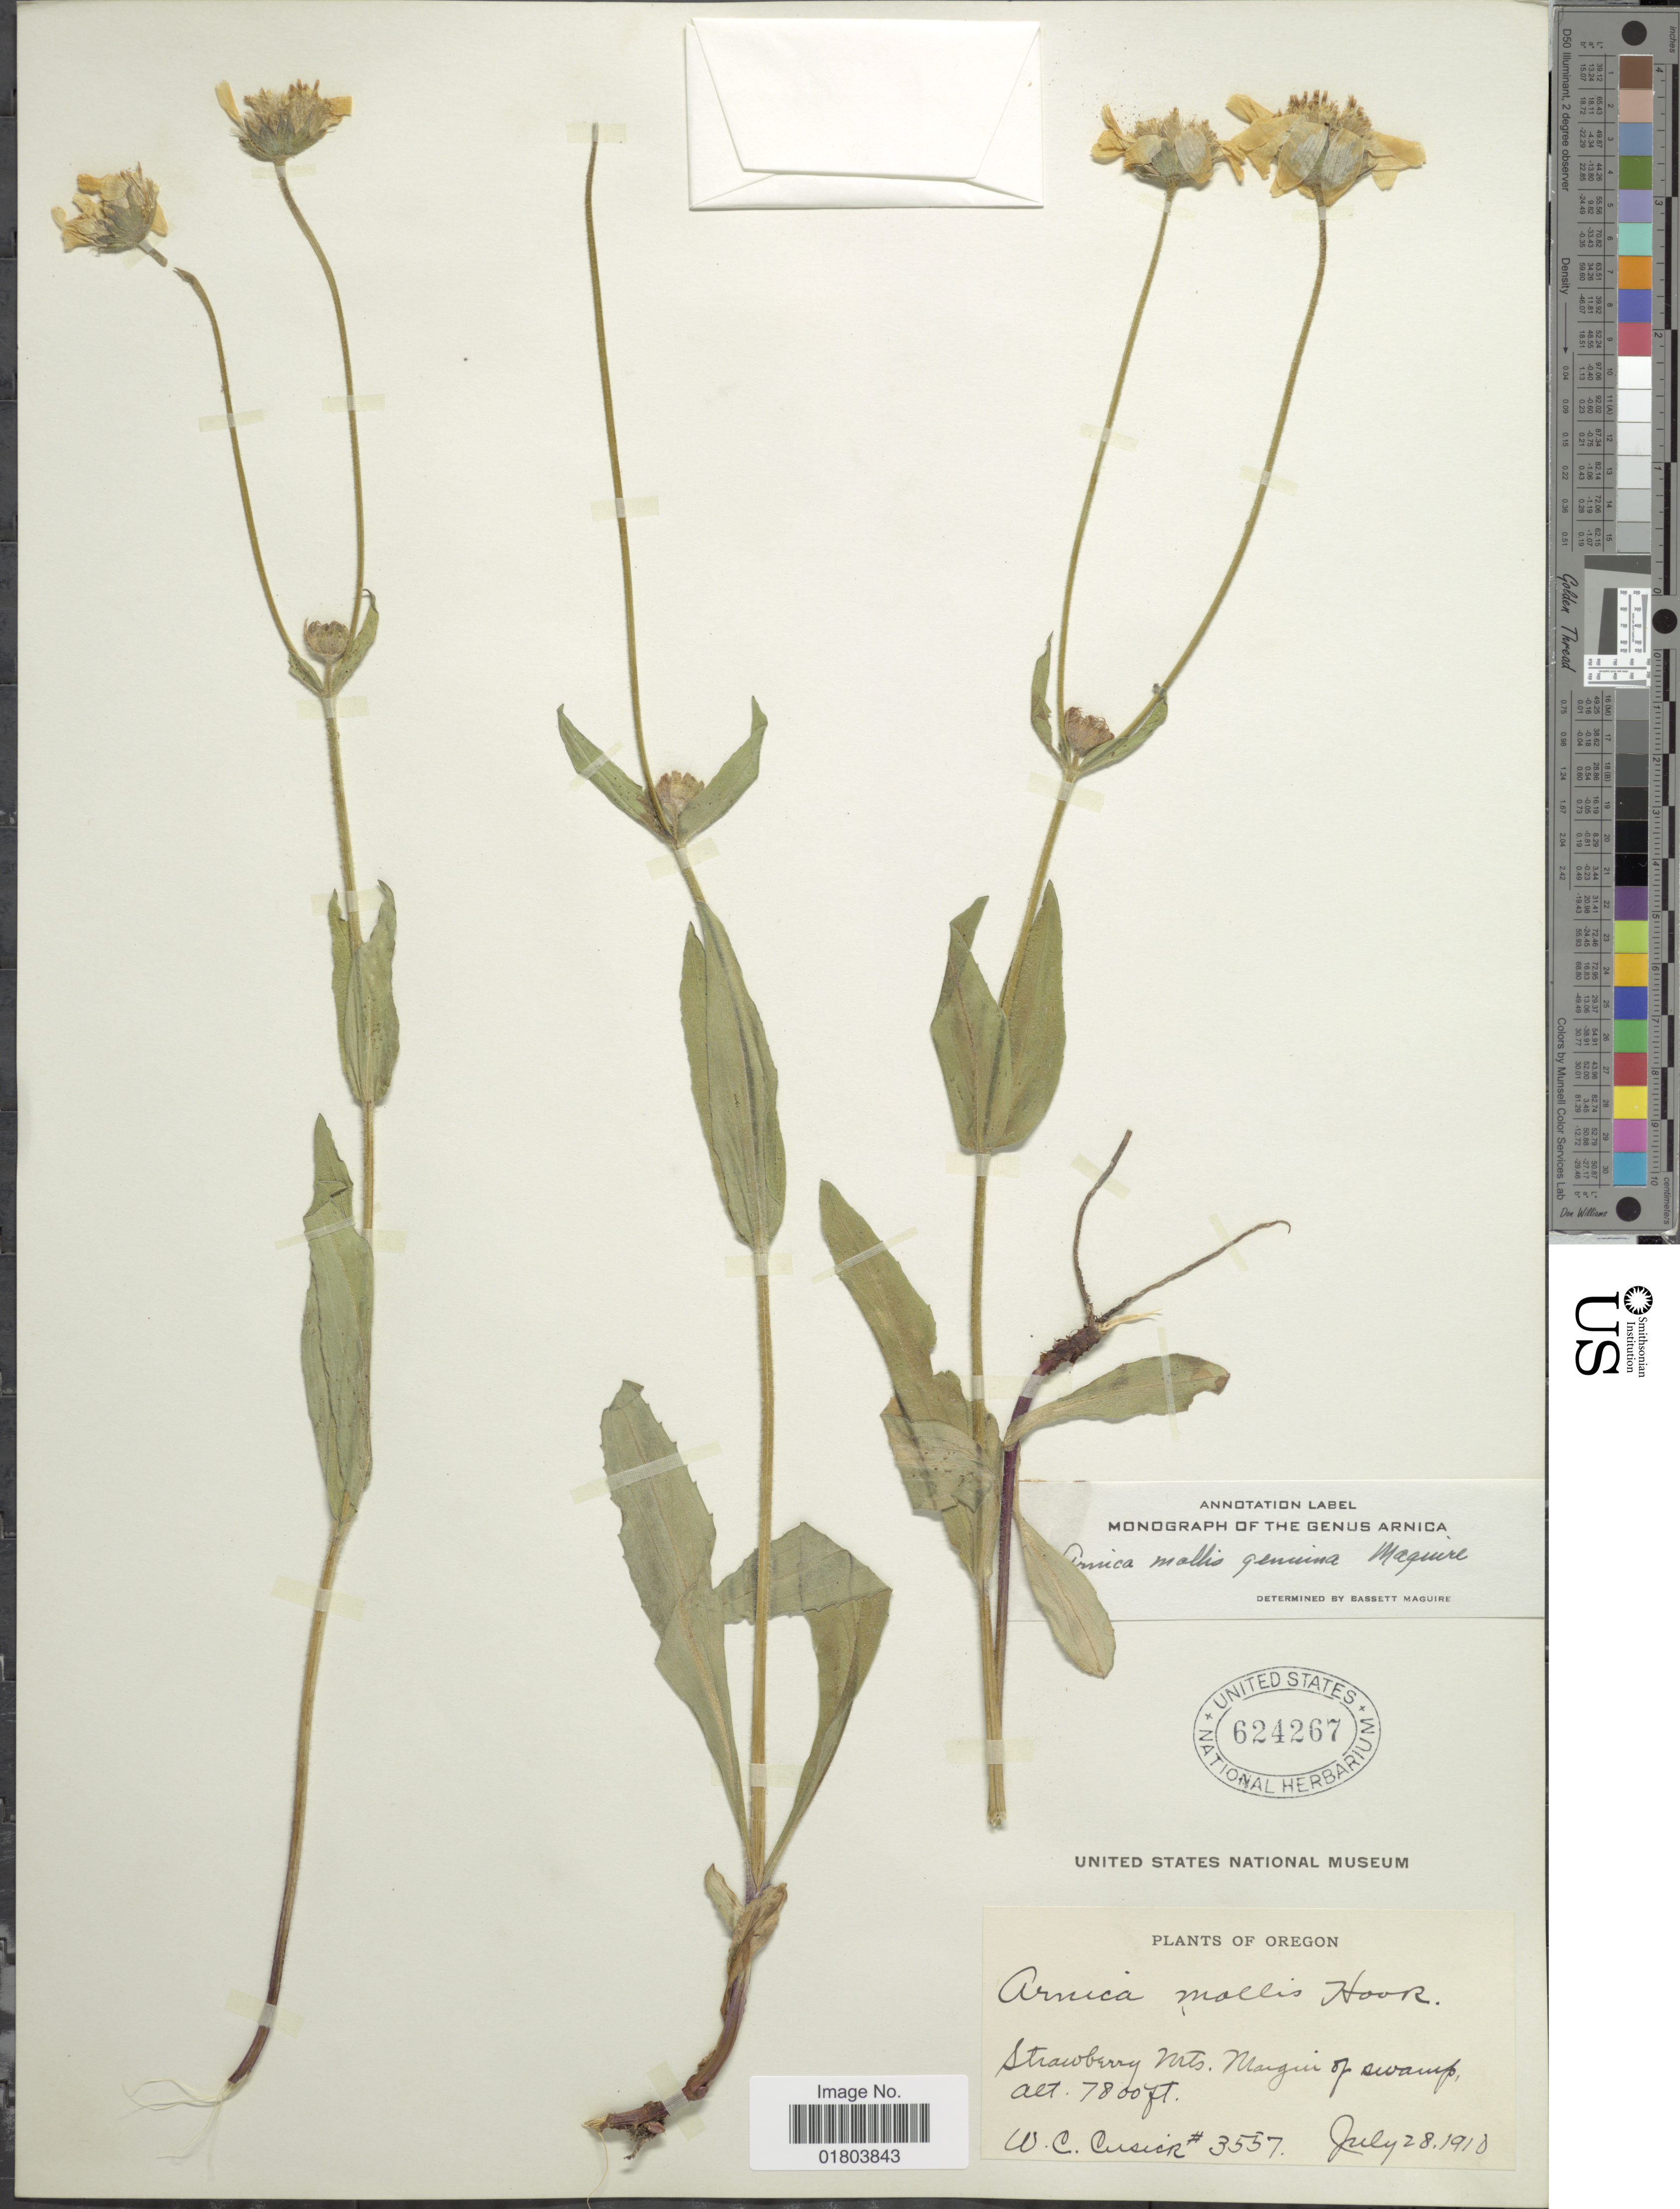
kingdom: Plantae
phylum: Tracheophyta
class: Magnoliopsida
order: Asterales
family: Asteraceae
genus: Arnica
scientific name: Arnica mollis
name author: Hook.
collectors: W. C. Cusick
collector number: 3557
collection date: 1910-07-28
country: United States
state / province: Oregon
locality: Strawberry Mts, Margin of swamp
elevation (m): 2377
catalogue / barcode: US 624267